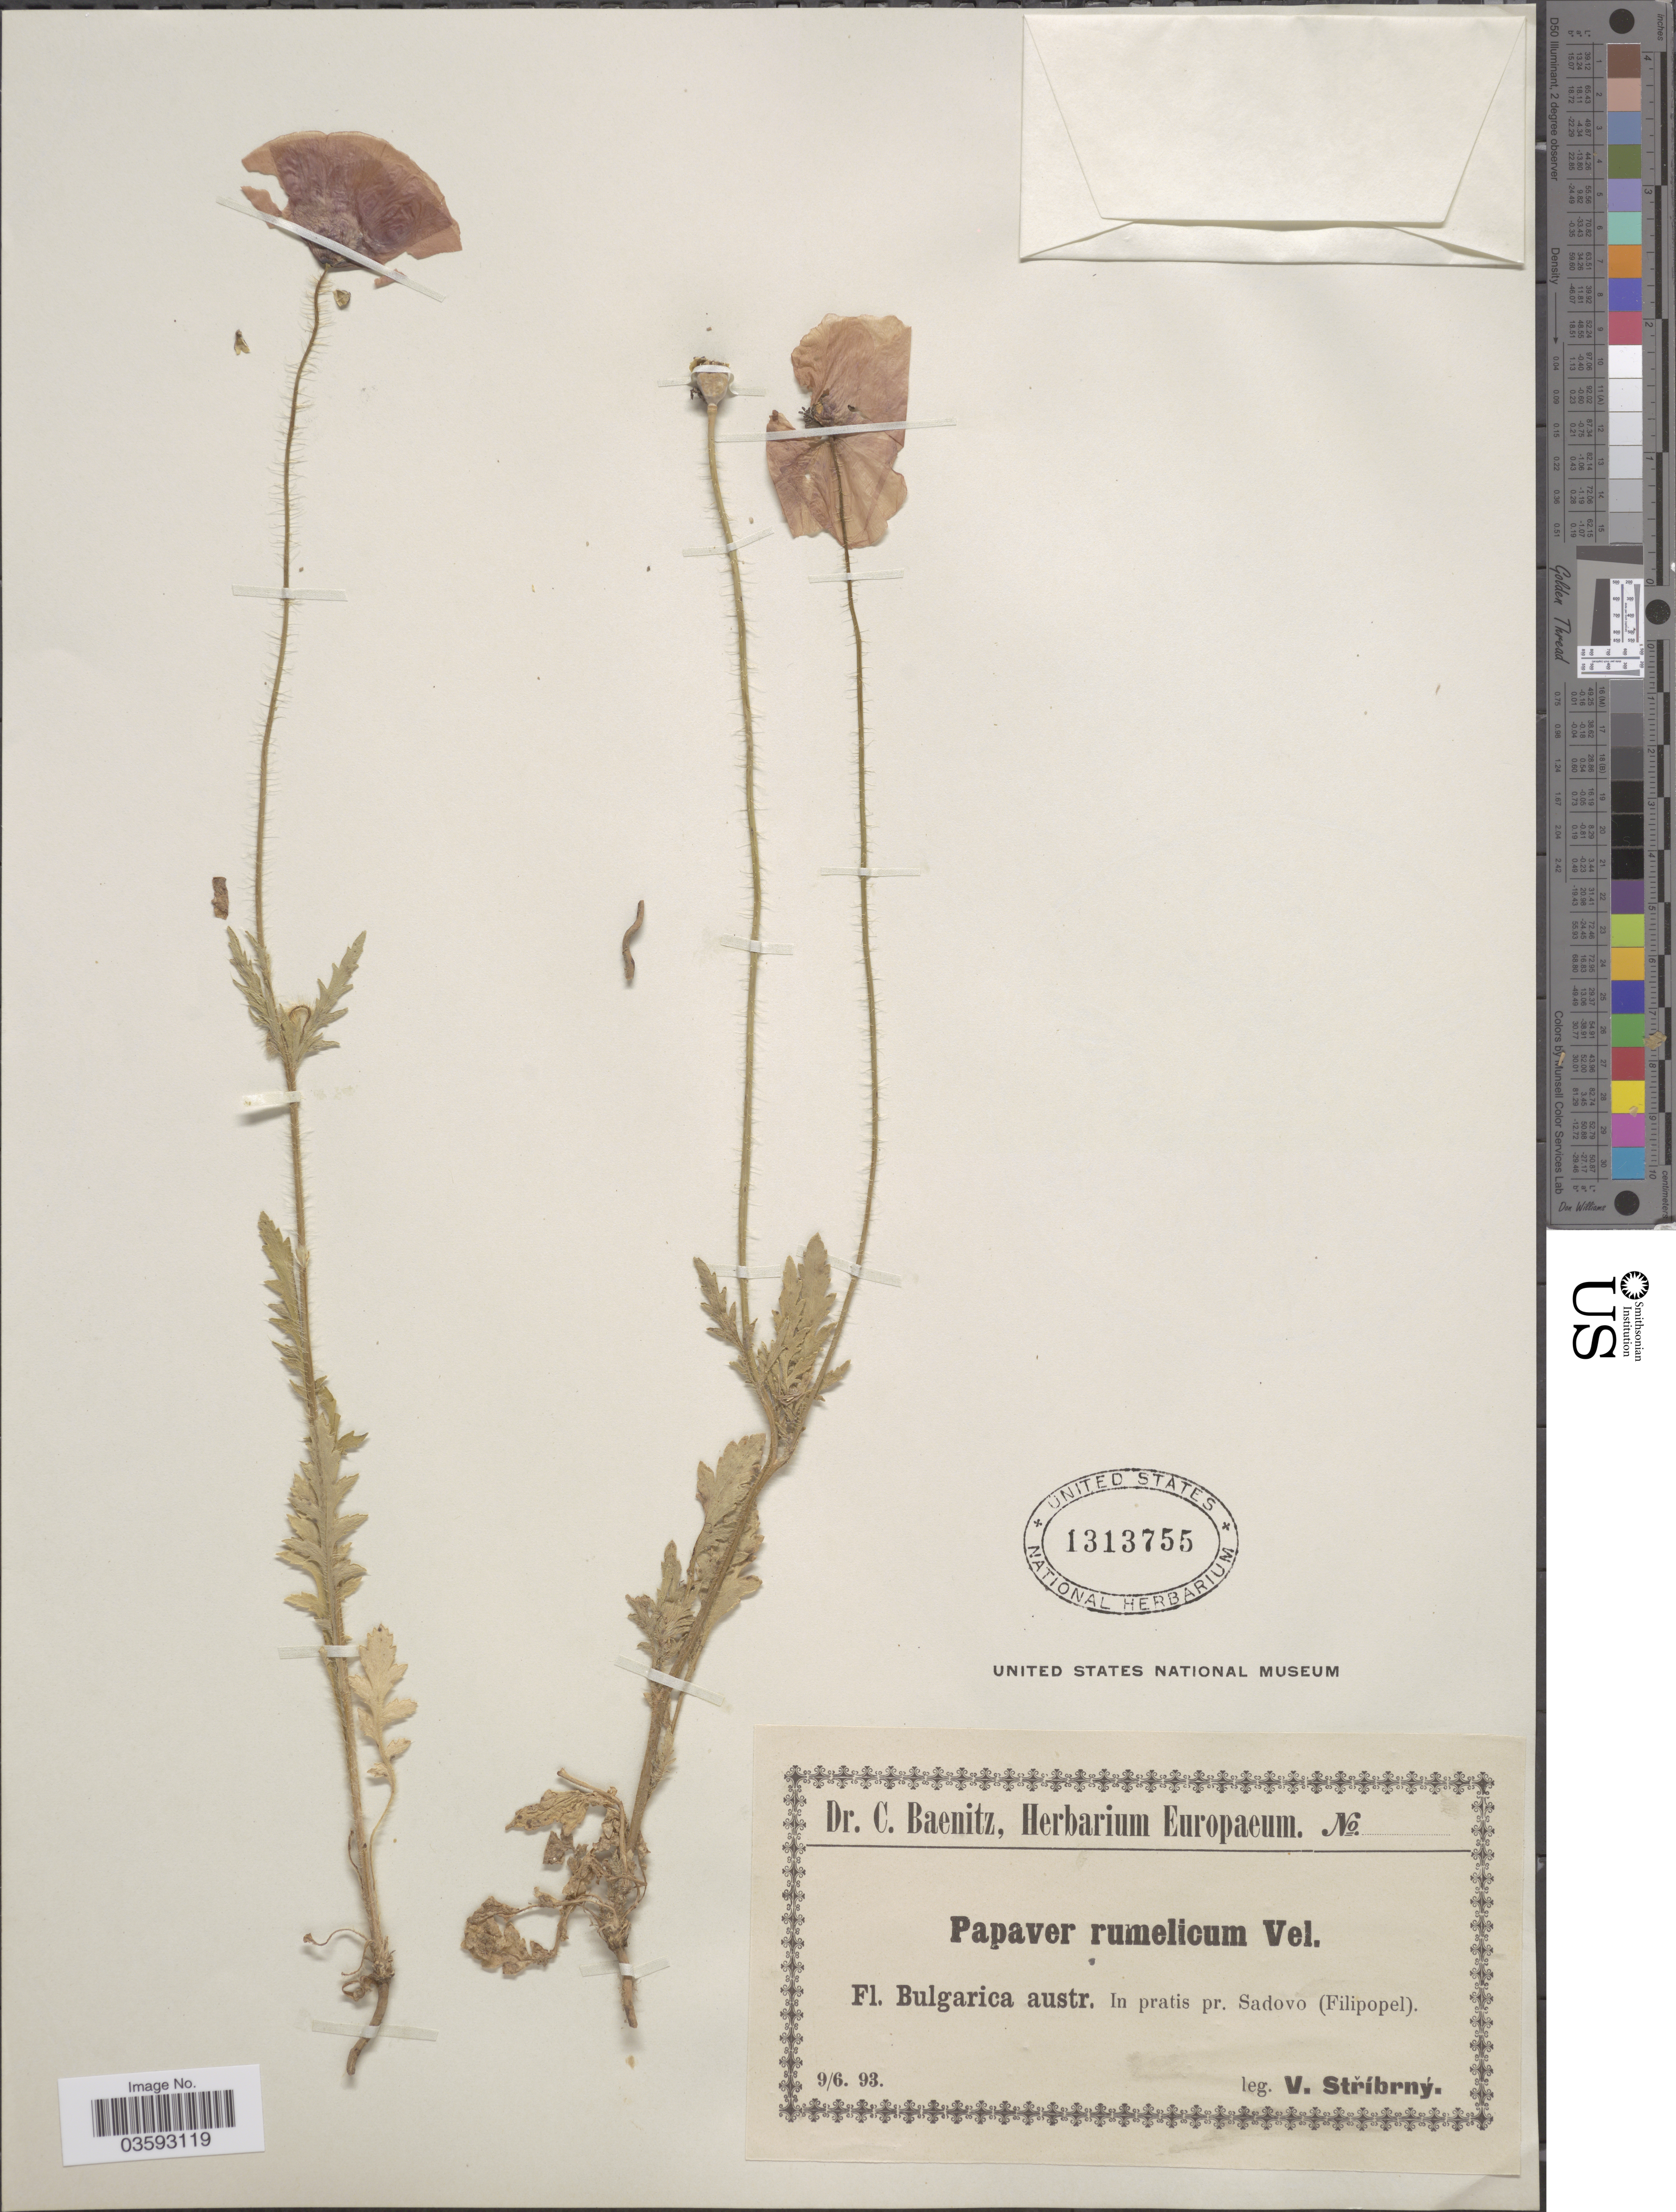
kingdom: Plantae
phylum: Tracheophyta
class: Magnoliopsida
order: Ranunculales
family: Papaveraceae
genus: Papaver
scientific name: Papaver rumelicum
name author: Velen.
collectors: V. Stribrny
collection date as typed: Transcribed d/m/y: 9/6/93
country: Bulgaria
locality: Bulgarica austr. In pratis pr. Sadovo (Filipopel).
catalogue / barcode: US 1313755